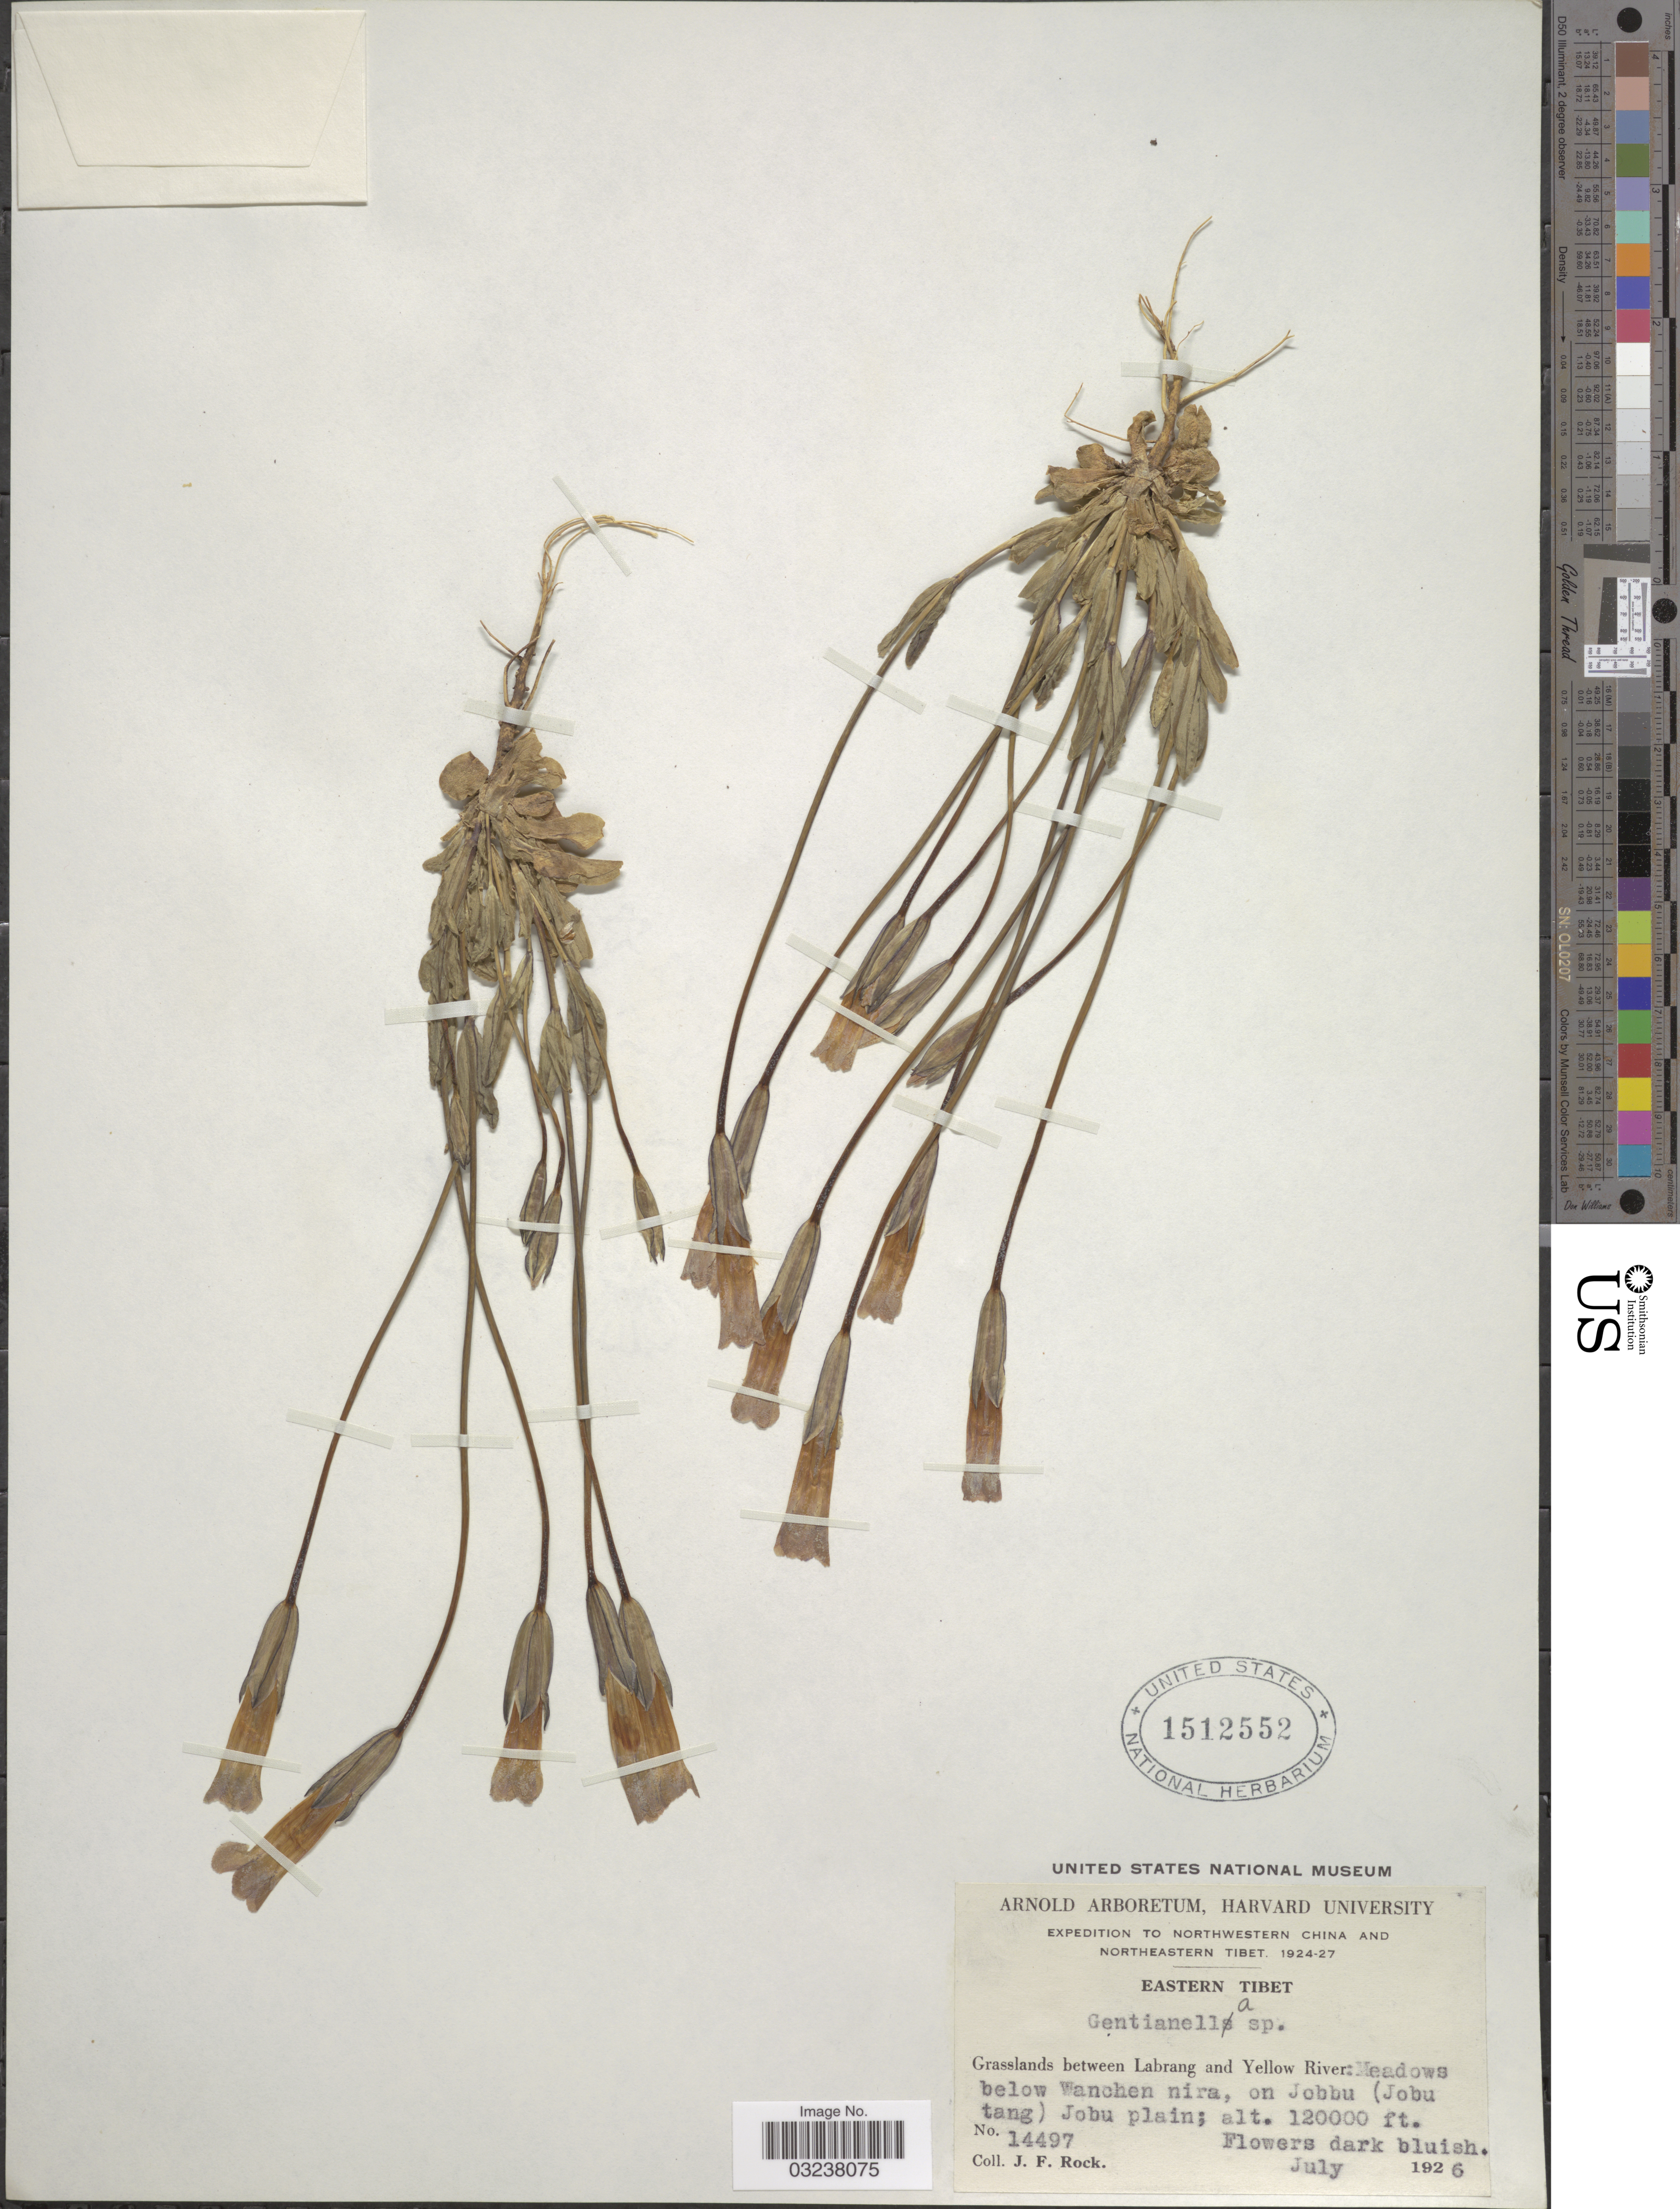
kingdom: Plantae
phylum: Tracheophyta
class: Magnoliopsida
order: Gentianales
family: Gentianaceae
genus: Gentianella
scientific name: Gentianella sp.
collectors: J. Rock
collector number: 14497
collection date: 1926-07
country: China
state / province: Xizang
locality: Eastern Tibet. Grasslands between Labrang and Yellow River: Meadows below Wanchen nira, on Jobbu (Jobu tang) Jobu plain.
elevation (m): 36576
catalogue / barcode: US 1512552